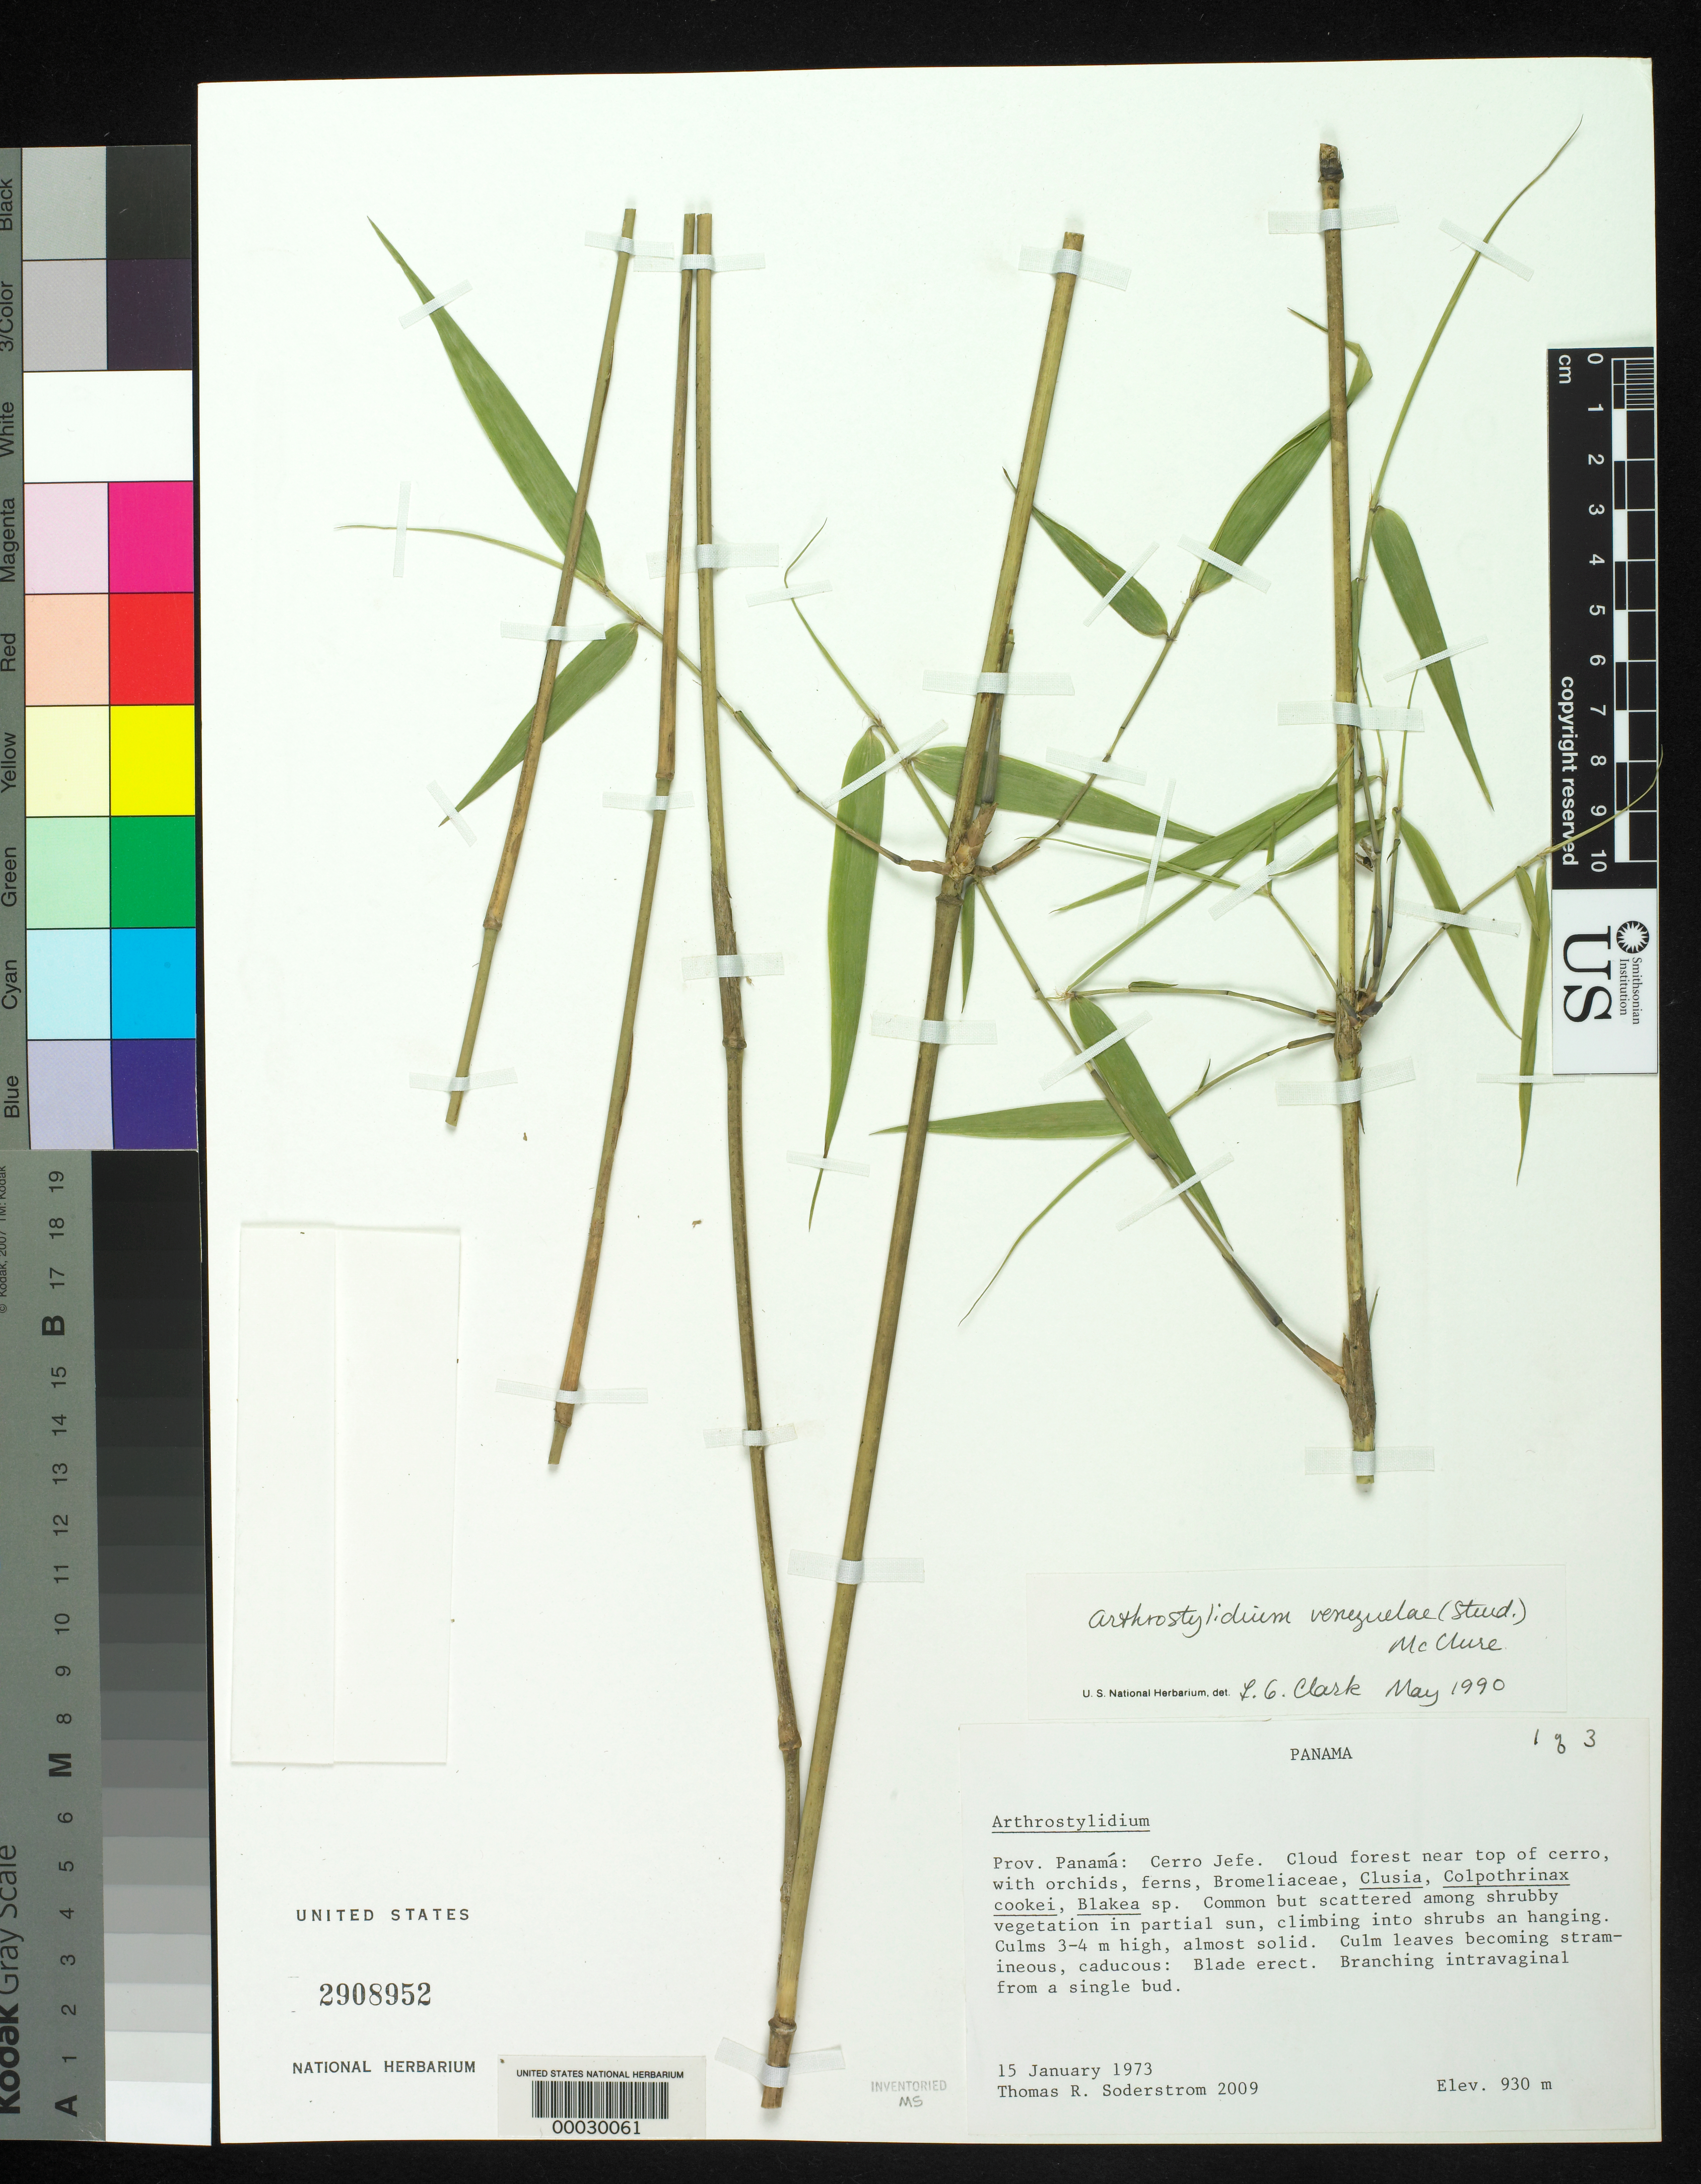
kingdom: Plantae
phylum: Tracheophyta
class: Liliopsida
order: Poales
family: Poaceae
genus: Arthrostylidium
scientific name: Arthrostylidium venezuelae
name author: (Steud.) McClure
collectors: T. R. Soderstrom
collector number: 2009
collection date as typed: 15 Jan 1973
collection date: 1973-01-15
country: Panama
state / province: Panamá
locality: Cerro Jefe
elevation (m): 930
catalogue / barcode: US 2908952